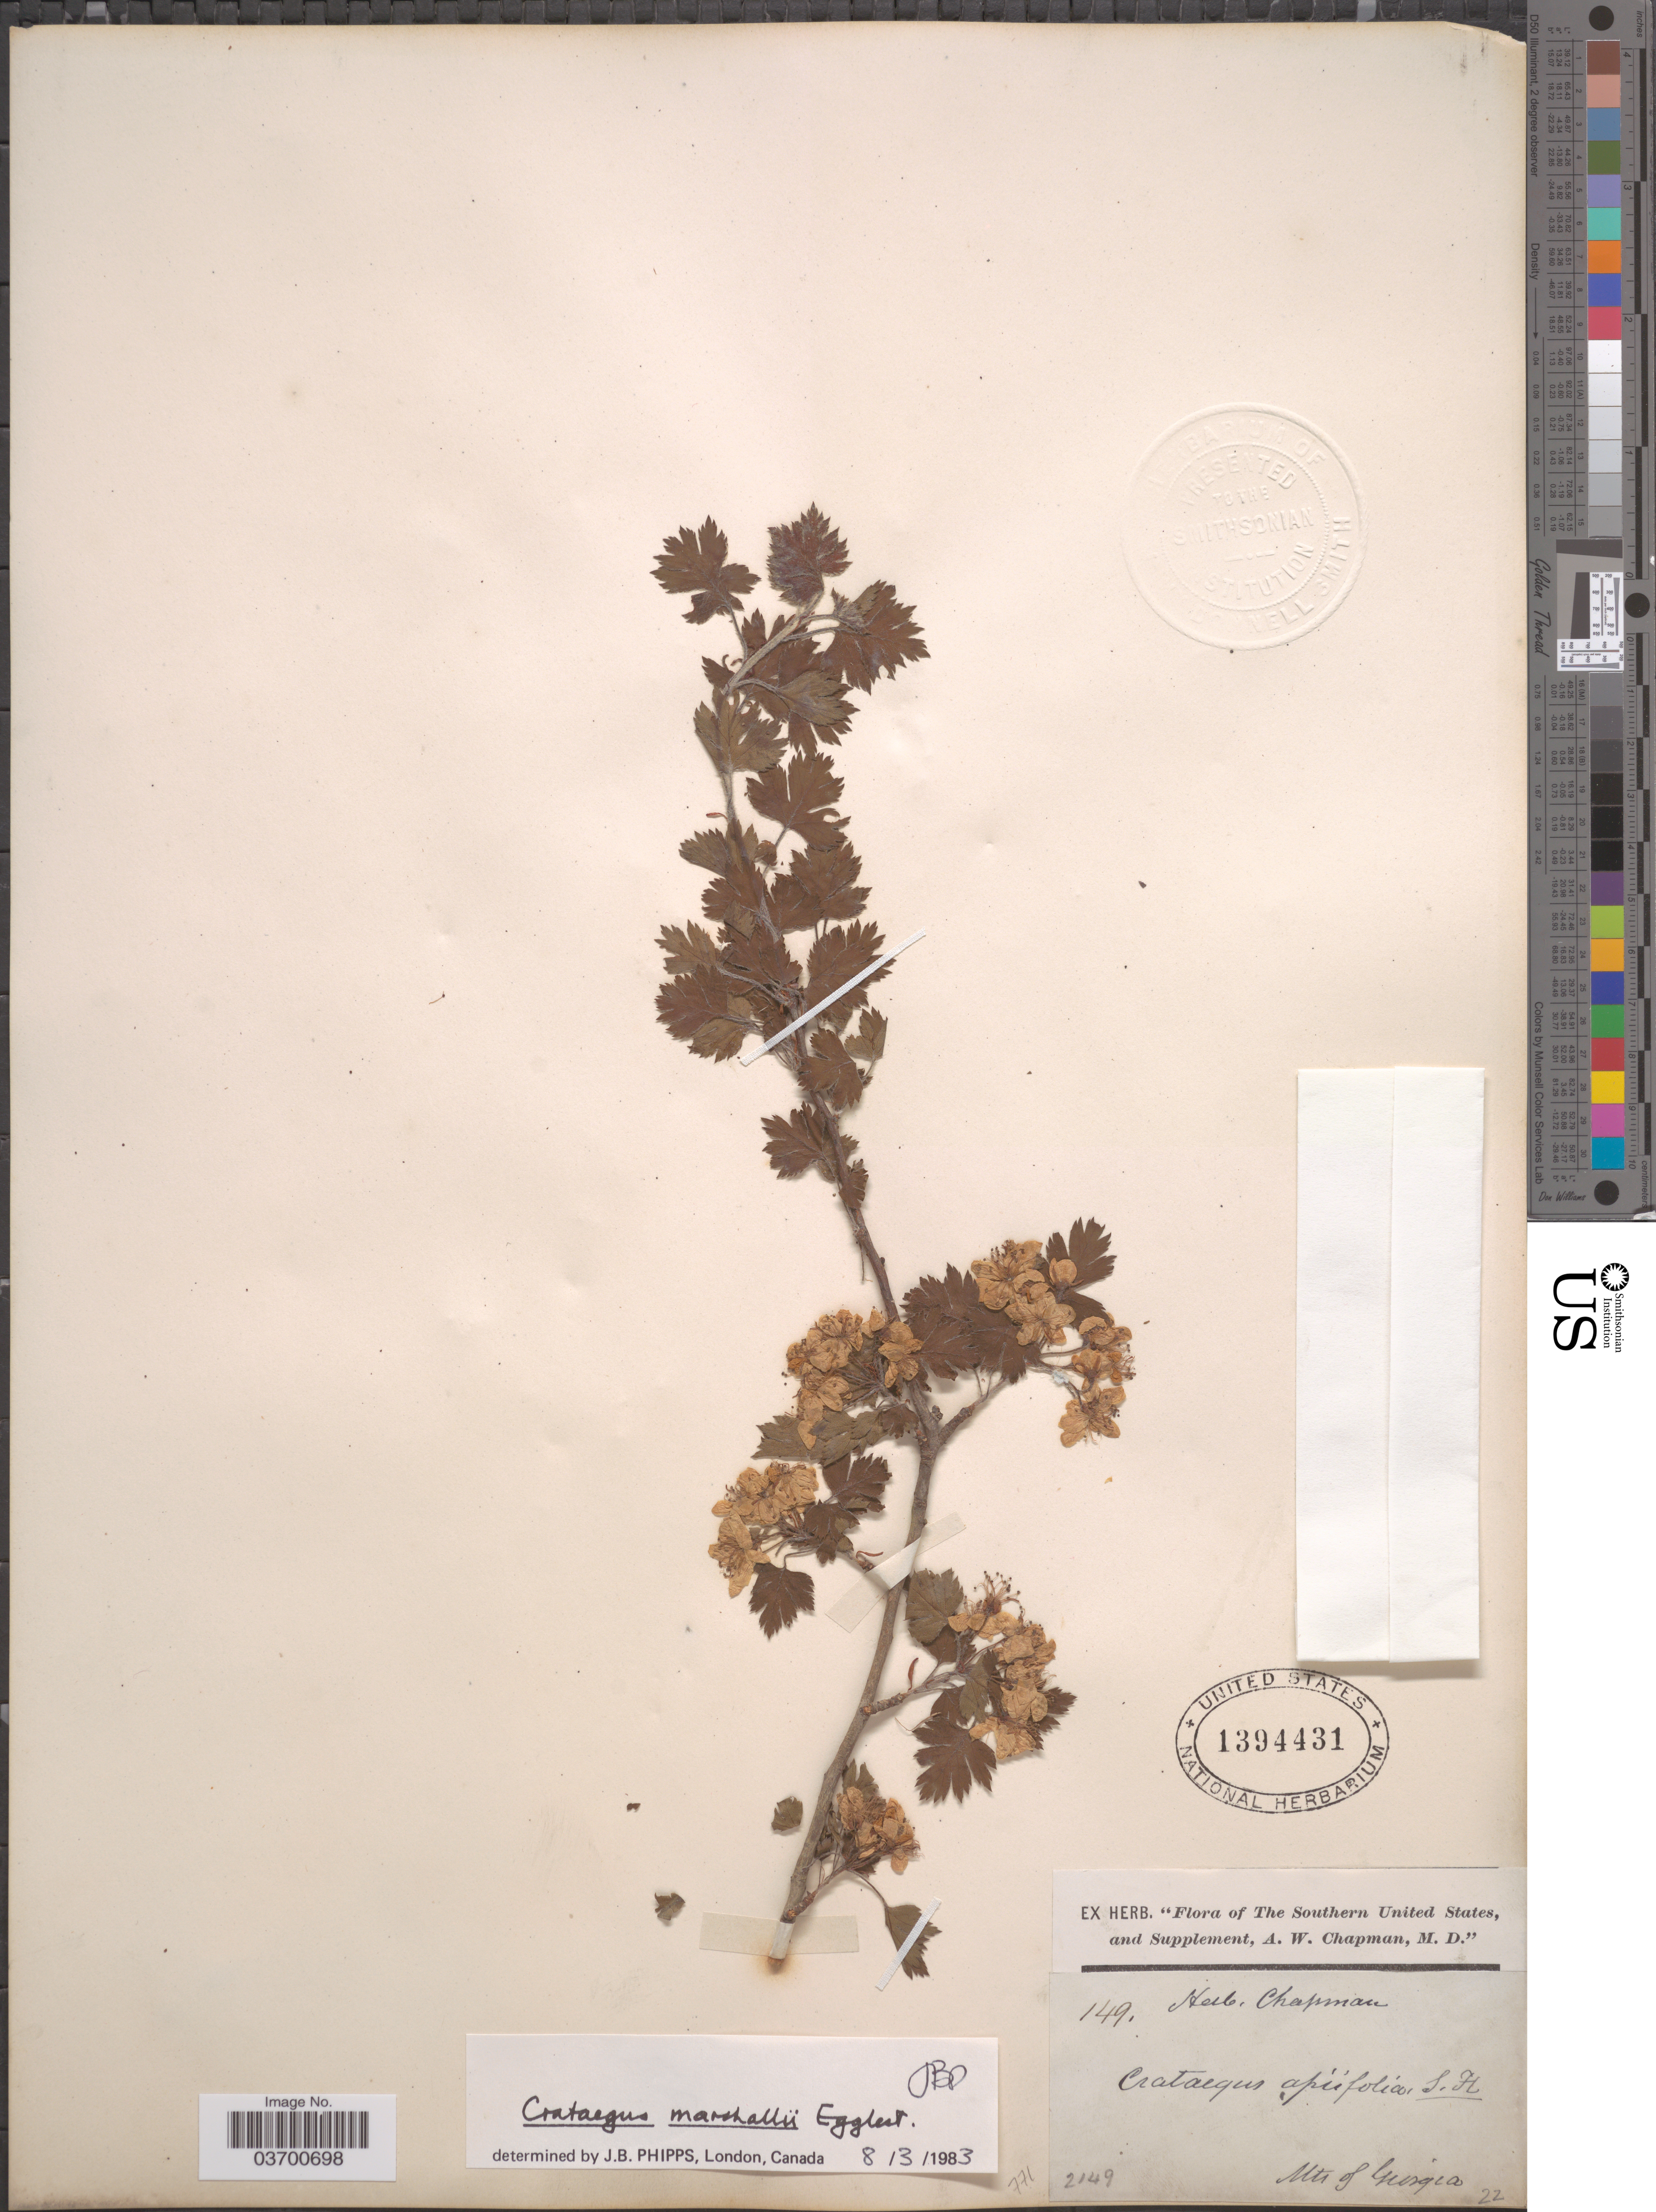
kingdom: Plantae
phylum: Tracheophyta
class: Magnoliopsida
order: Rosales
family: Rosaceae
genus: Crataegus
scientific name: Crataegus marshallii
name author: Eggl.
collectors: ex herb. A.W. Chapman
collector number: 149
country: United States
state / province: Georgia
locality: The Southern United States. Mts of Georgia.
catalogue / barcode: US 1394431